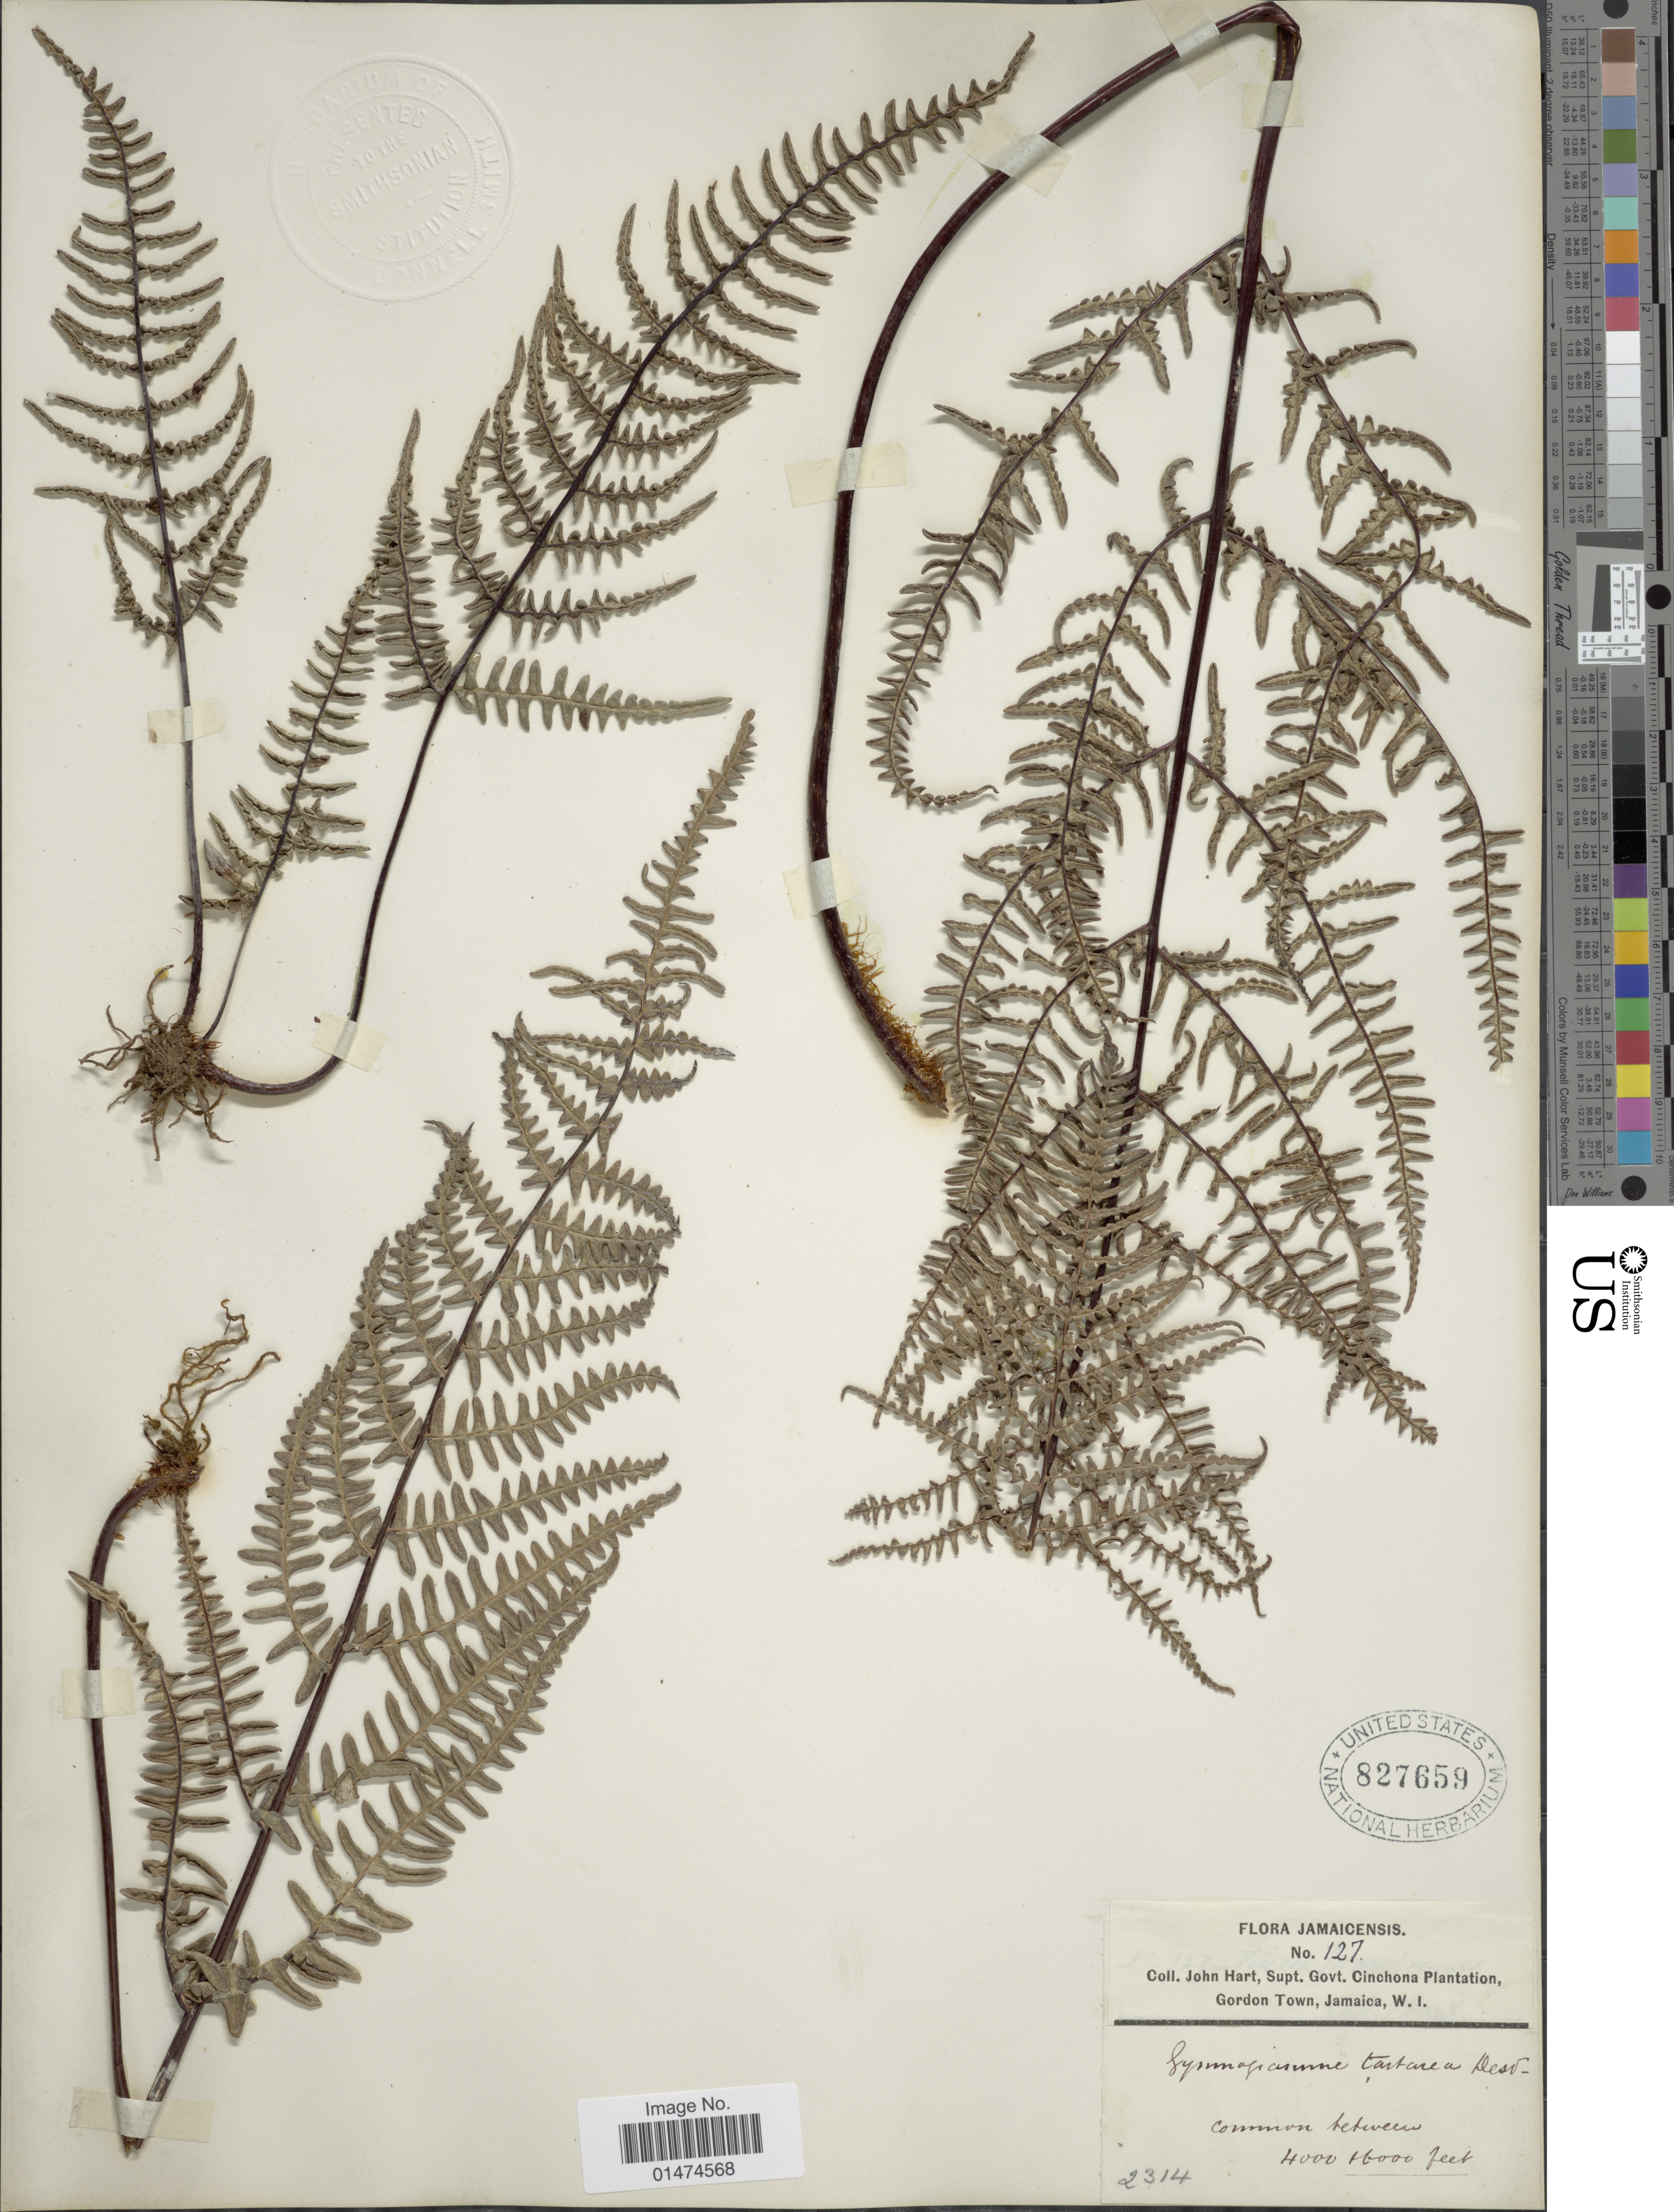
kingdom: Plantae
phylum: Tracheophyta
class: Polypodiopsida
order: Polypodiales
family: Pteridaceae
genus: Pityrogramma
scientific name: Pityrogramma ebenea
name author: (L.) Proctor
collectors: J. H. Hart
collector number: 127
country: Jamaica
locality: Cinchona plantation, Gordon Town, Jamaica, W. I.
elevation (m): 1219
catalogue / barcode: US 827659